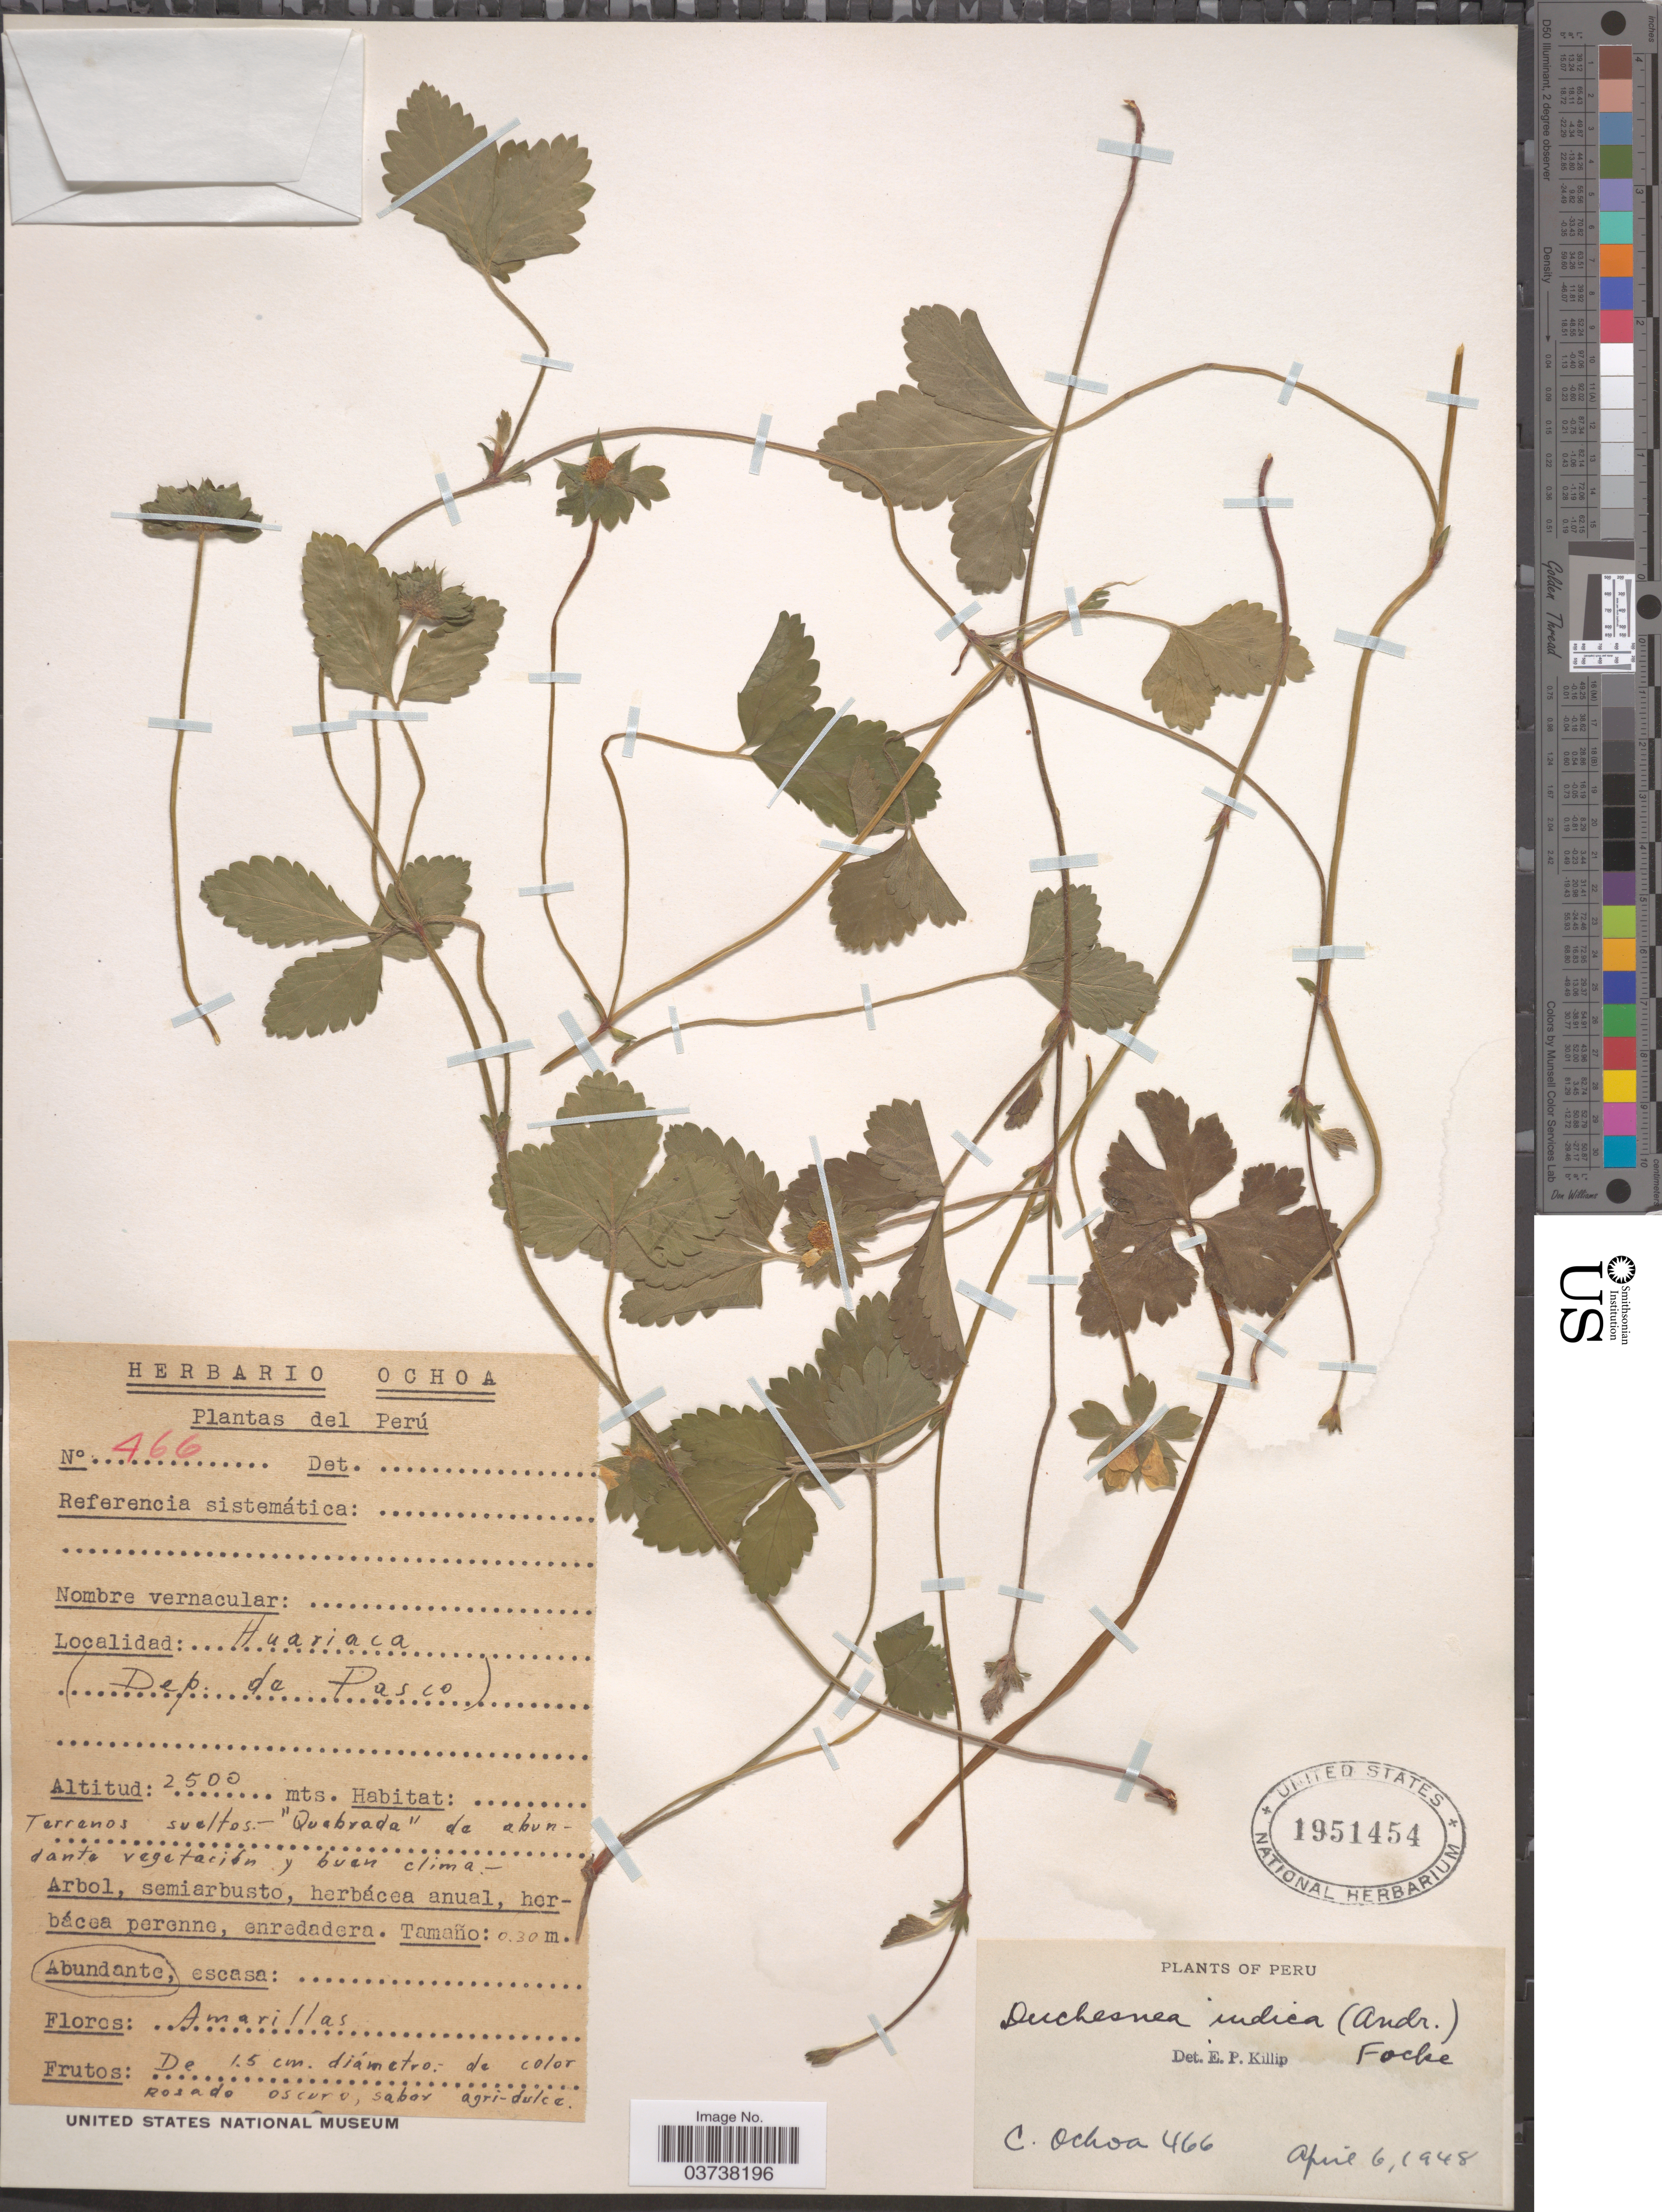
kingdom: Plantae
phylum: Tracheophyta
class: Magnoliopsida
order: Rosales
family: Rosaceae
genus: Potentilla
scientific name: Potentilla indica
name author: (Andrews) Th. Wolf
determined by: Strong, Mark T., (BOT), Smithsonian Institution - National Museum of Natural History (UNITED STATES)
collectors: C. Ochoa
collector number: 466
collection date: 1948-04-06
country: Peru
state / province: Pasco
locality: Huariaca. (Dep. de Pasco).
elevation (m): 2500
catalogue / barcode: US 1951454